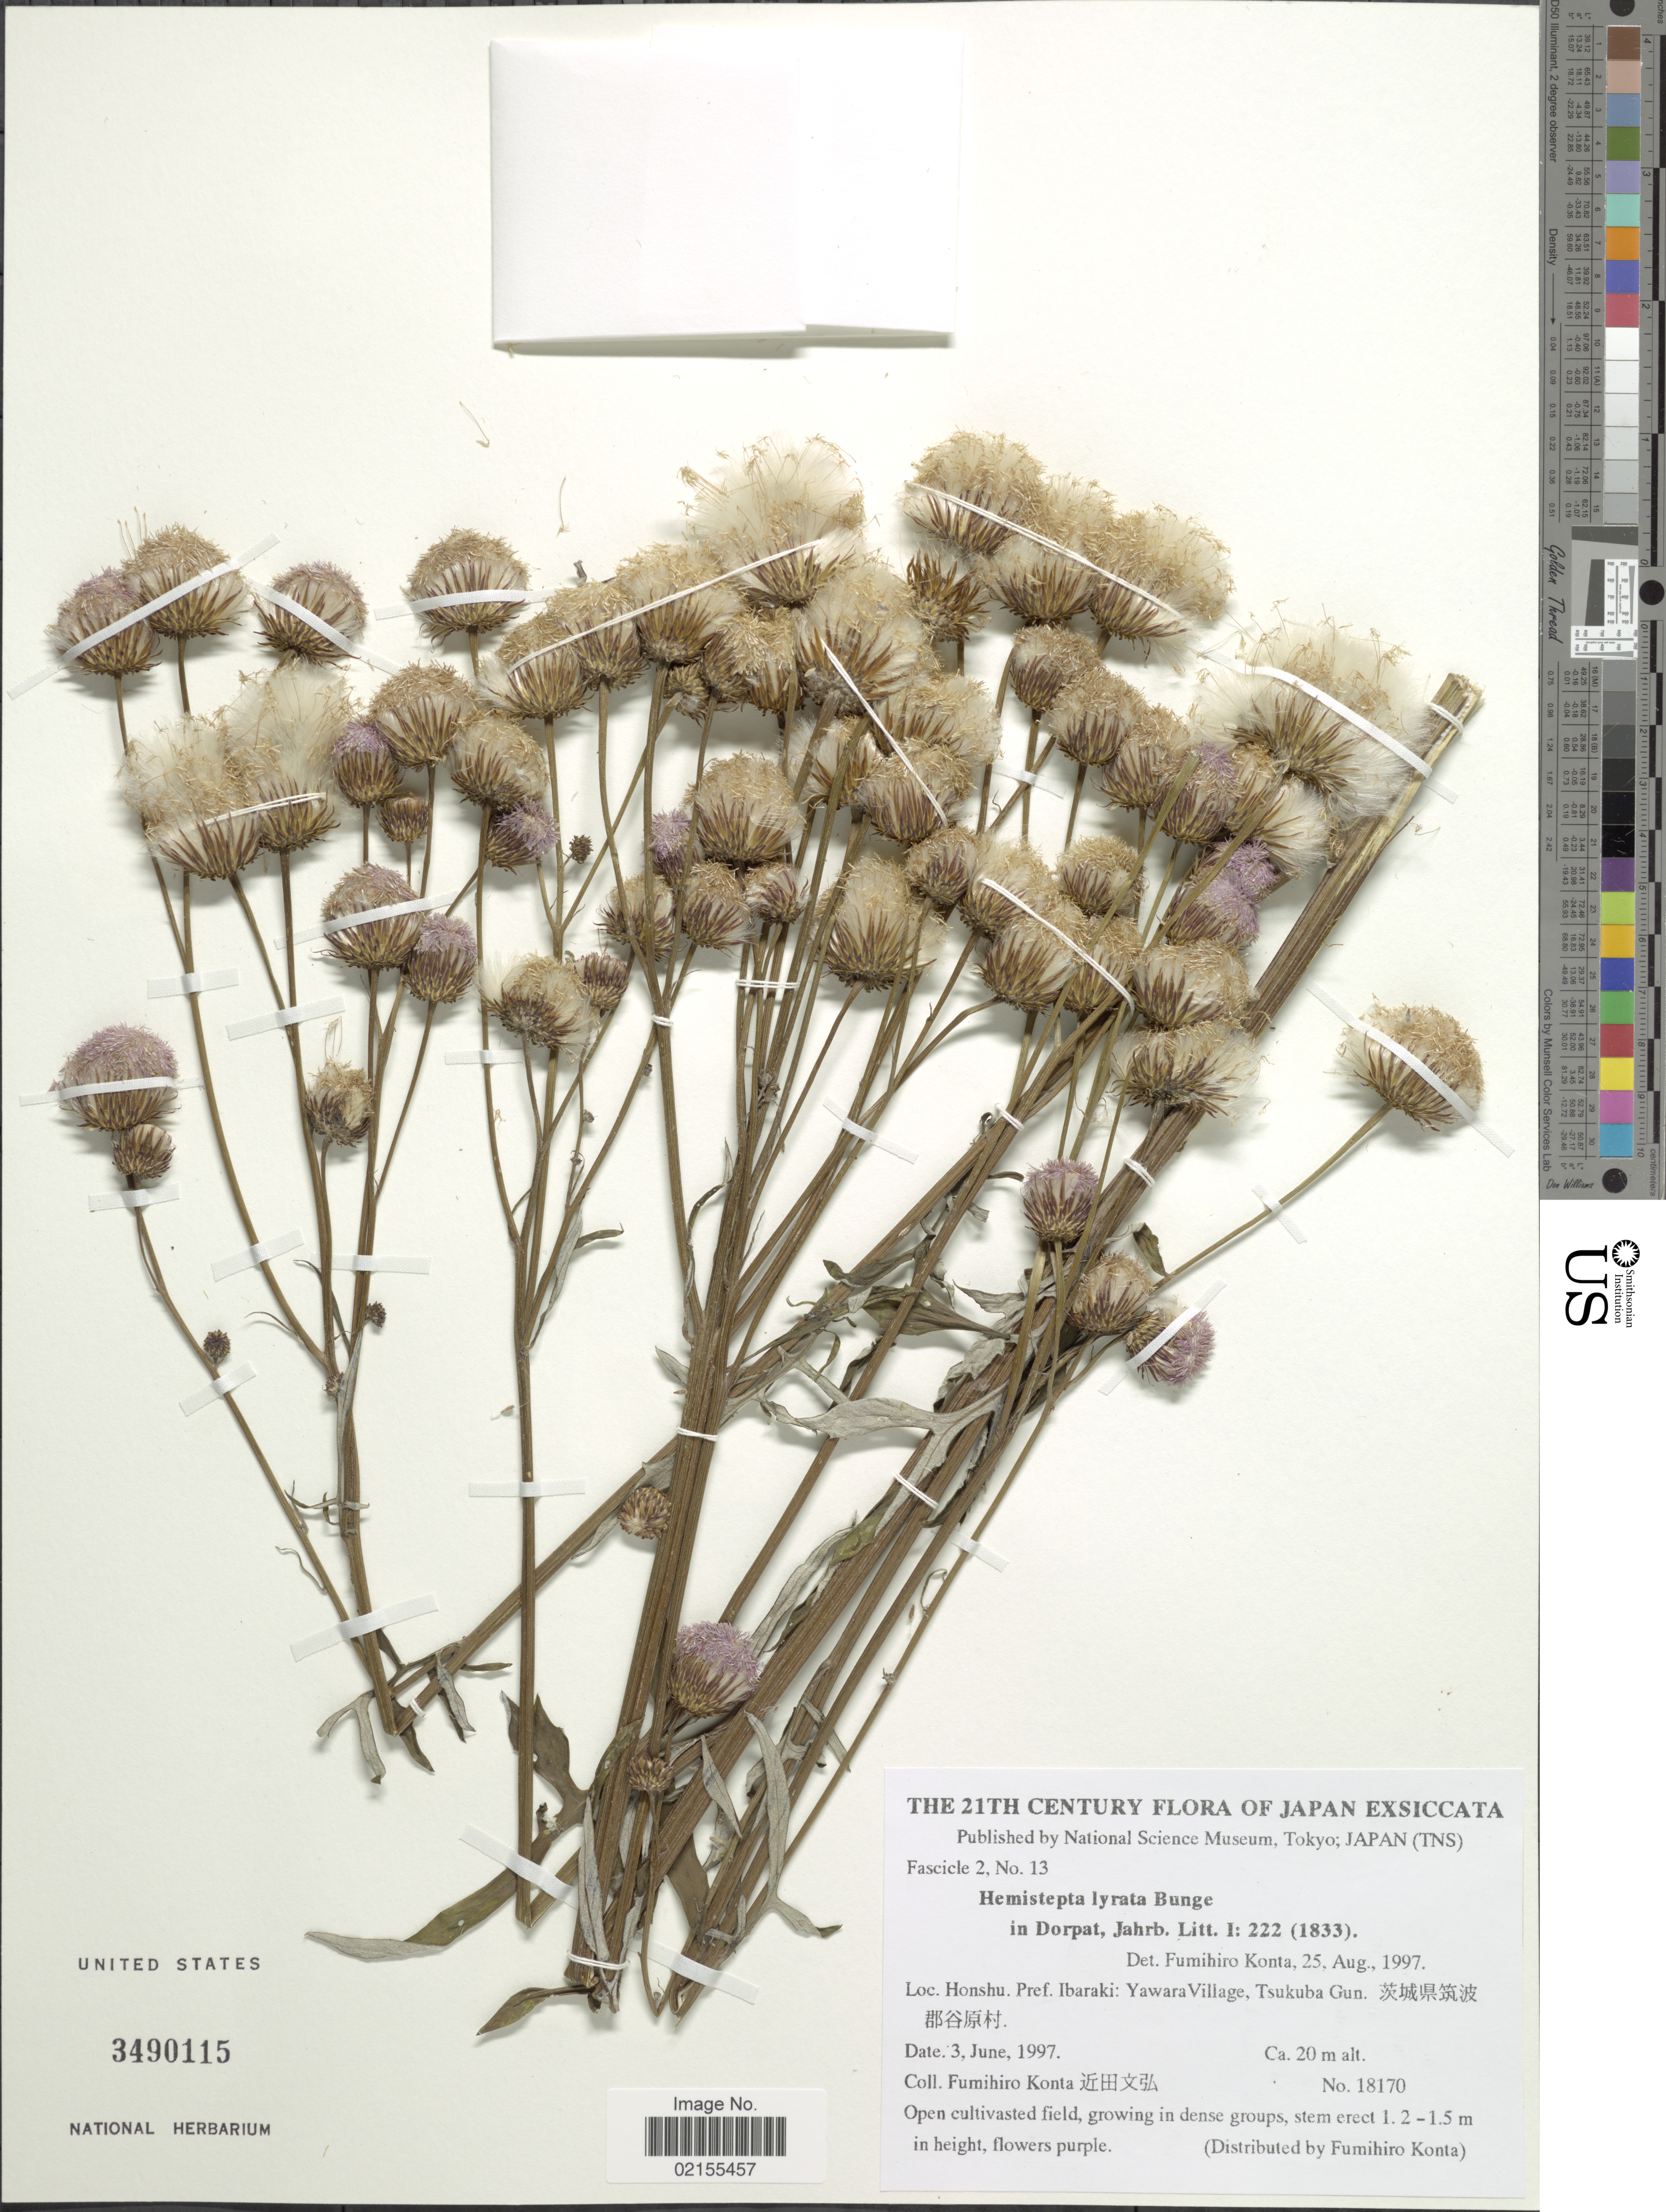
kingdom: Plantae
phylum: Tracheophyta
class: Magnoliopsida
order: Asterales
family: Asteraceae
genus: Hemistepta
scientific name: Hemistepta lyrata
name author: Bunge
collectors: F. Konta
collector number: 18170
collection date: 1997-06-03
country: Japan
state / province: Ibaraki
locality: Honshu, Yawara Village, Tsukuba Gun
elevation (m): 20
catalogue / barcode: US 3490115